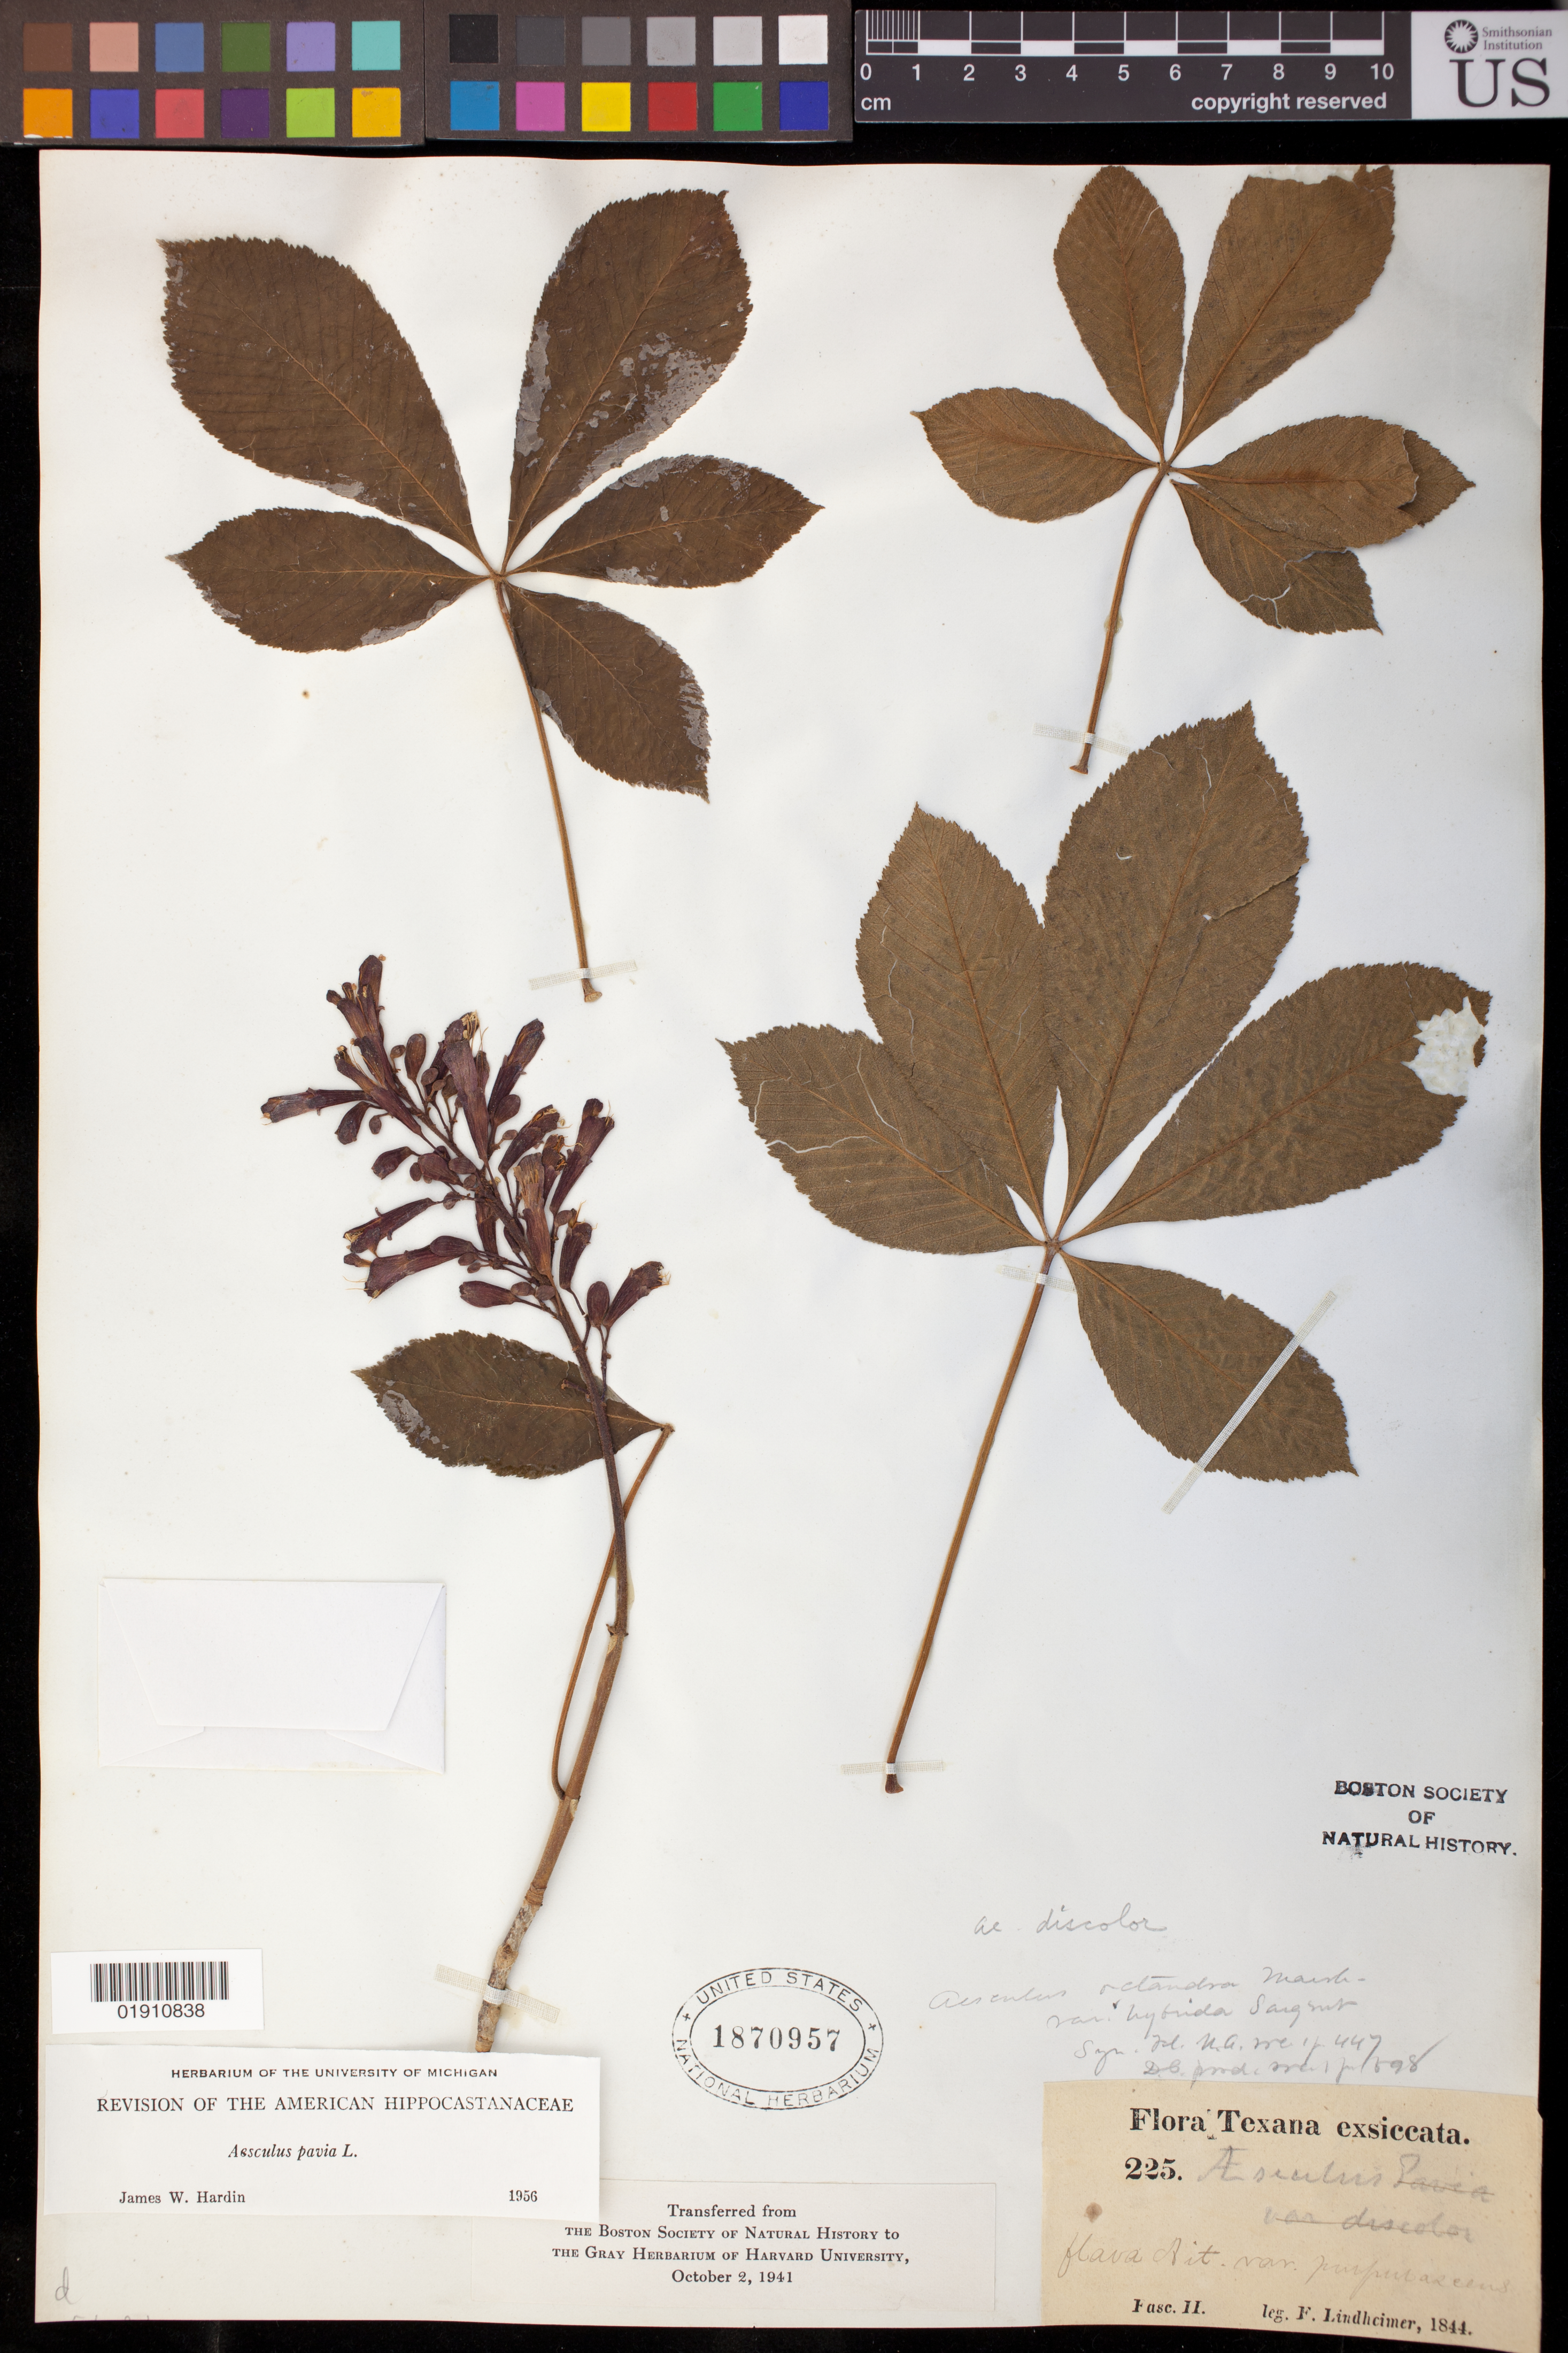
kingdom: Plantae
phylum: Tracheophyta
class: Magnoliopsida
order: Sapindales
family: Sapindaceae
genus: Aesculus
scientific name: Aesculus pavia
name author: L.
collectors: F. Lindheimer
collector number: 225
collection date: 1844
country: United States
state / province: Texas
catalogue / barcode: US 1870957